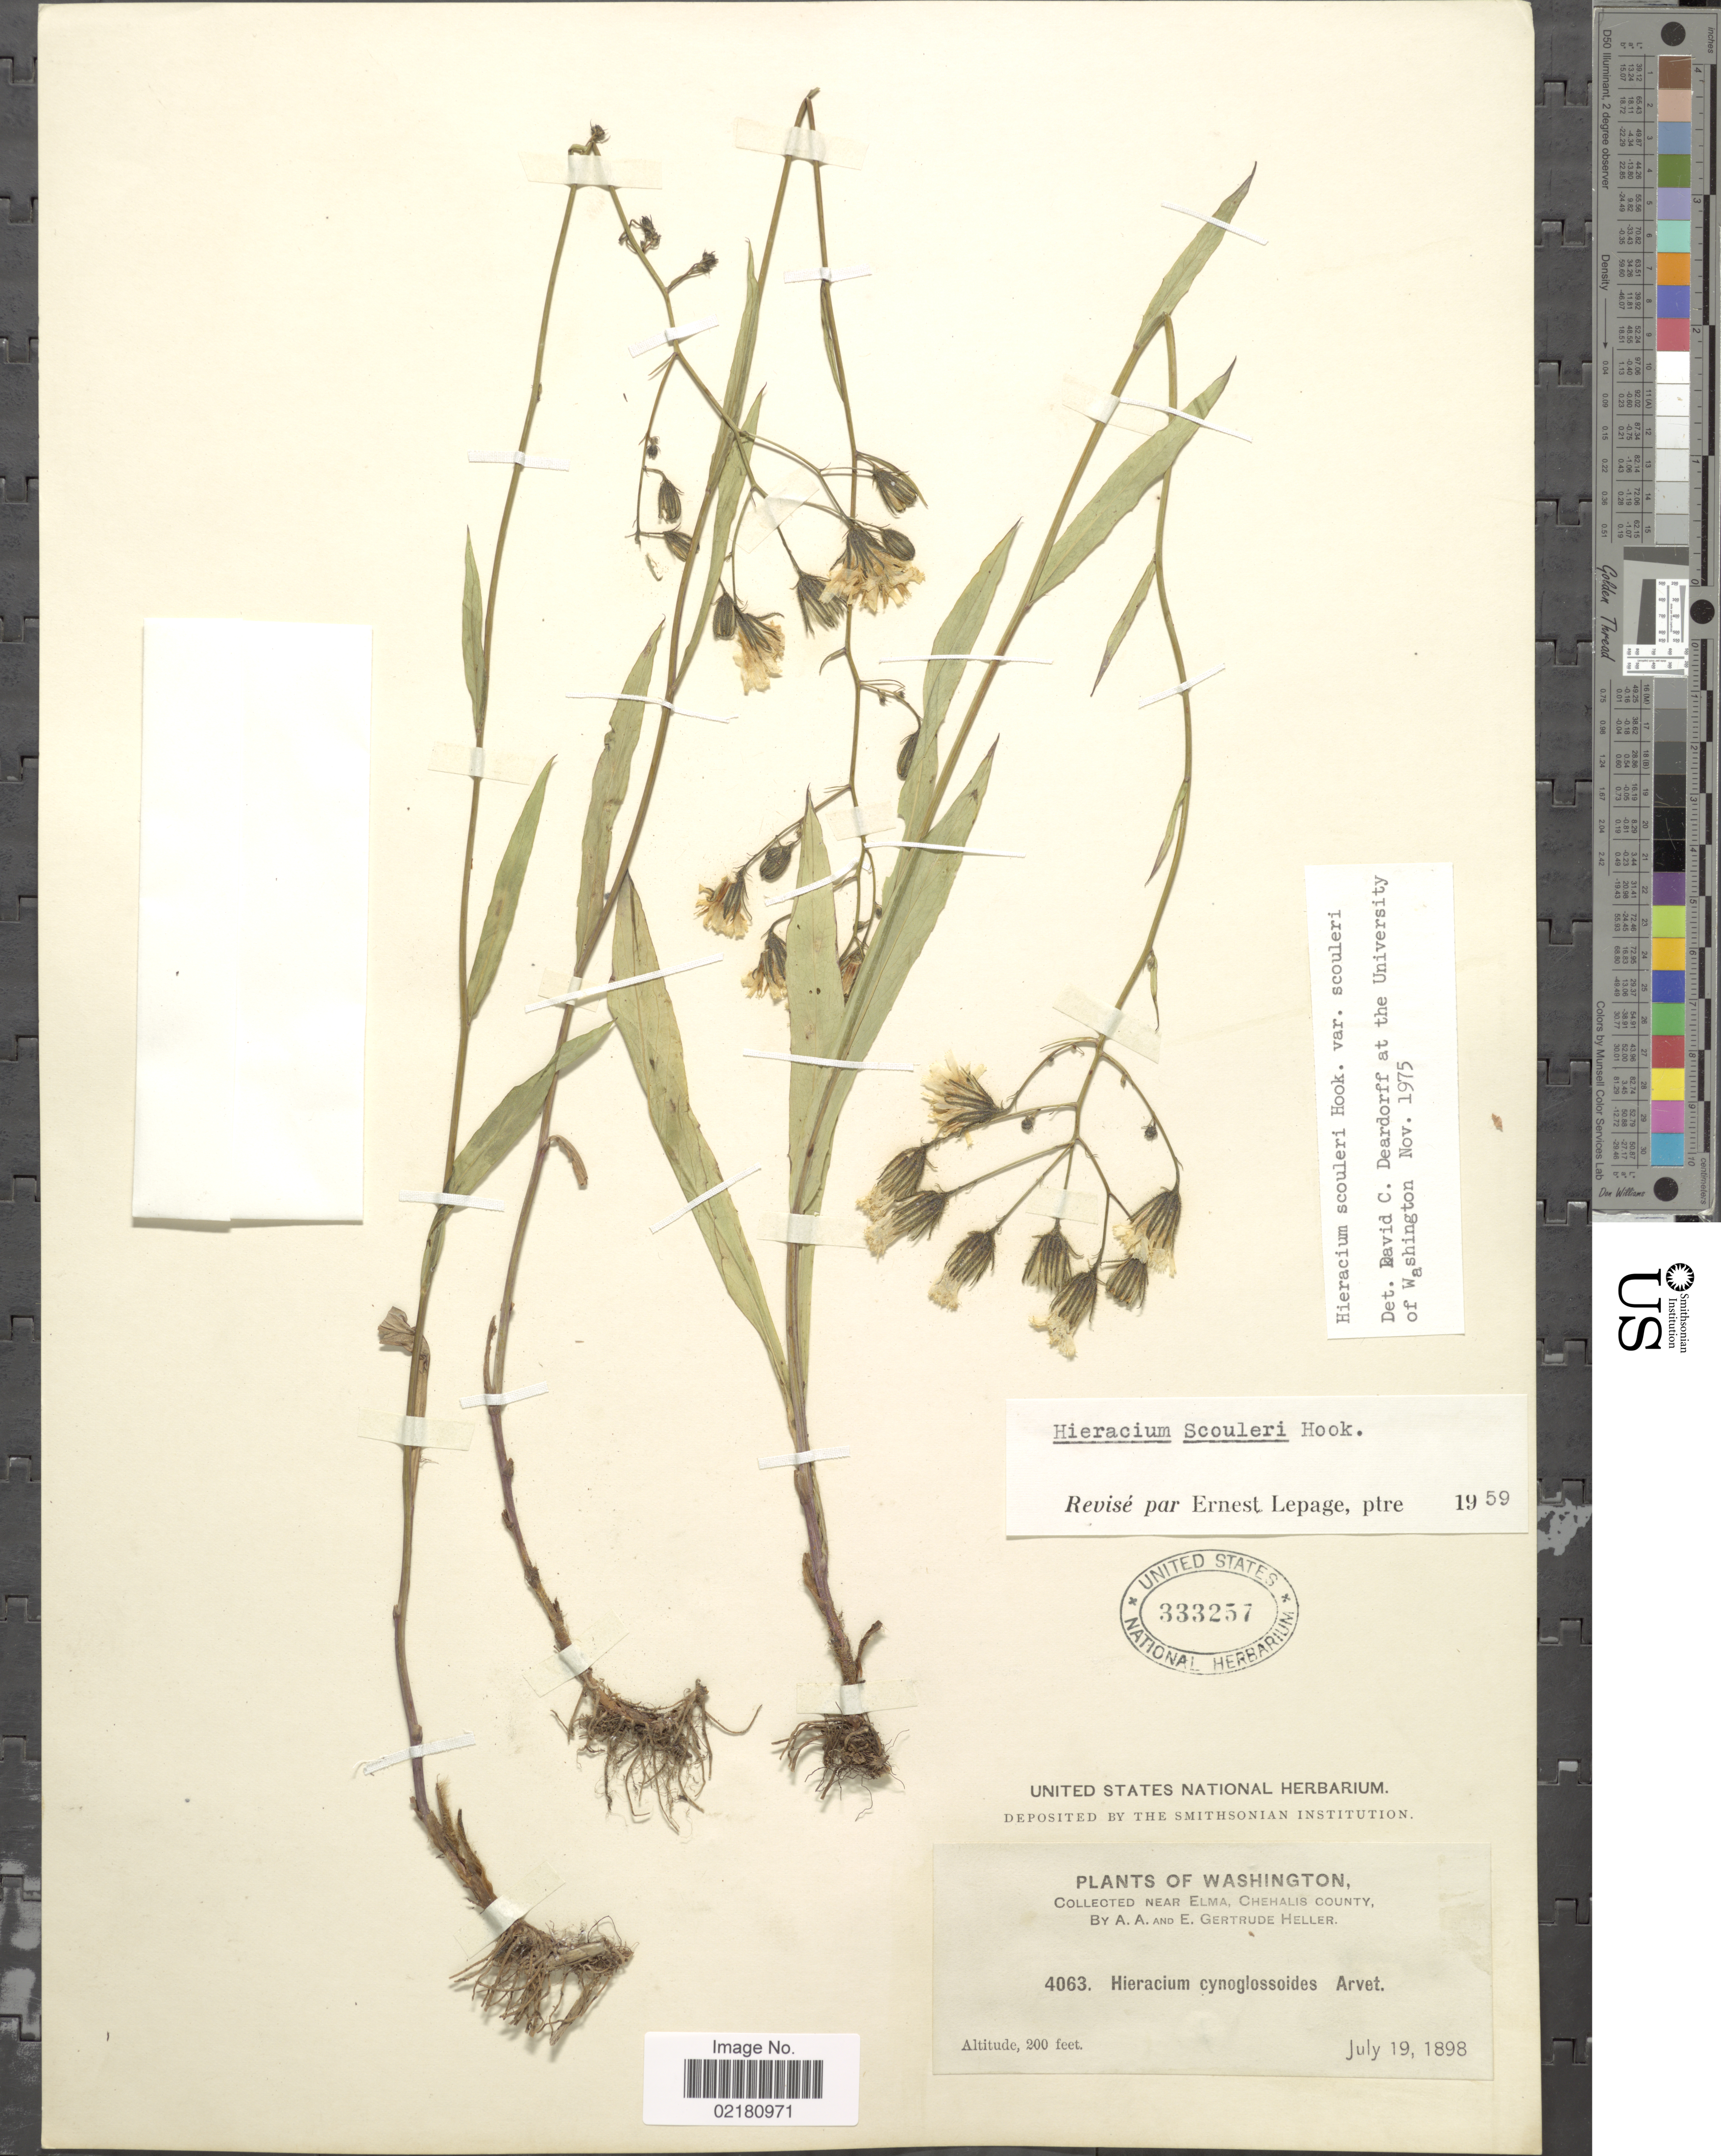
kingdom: Plantae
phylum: Tracheophyta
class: Magnoliopsida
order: Asterales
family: Asteraceae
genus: Hieracium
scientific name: Hieracium scouleri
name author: Hook.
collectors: A. A. Heller & E. G. Heller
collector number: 4063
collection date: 1898-07-19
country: United States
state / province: Washington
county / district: Grays Harbor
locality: Near Elma,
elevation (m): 61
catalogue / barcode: US 333257